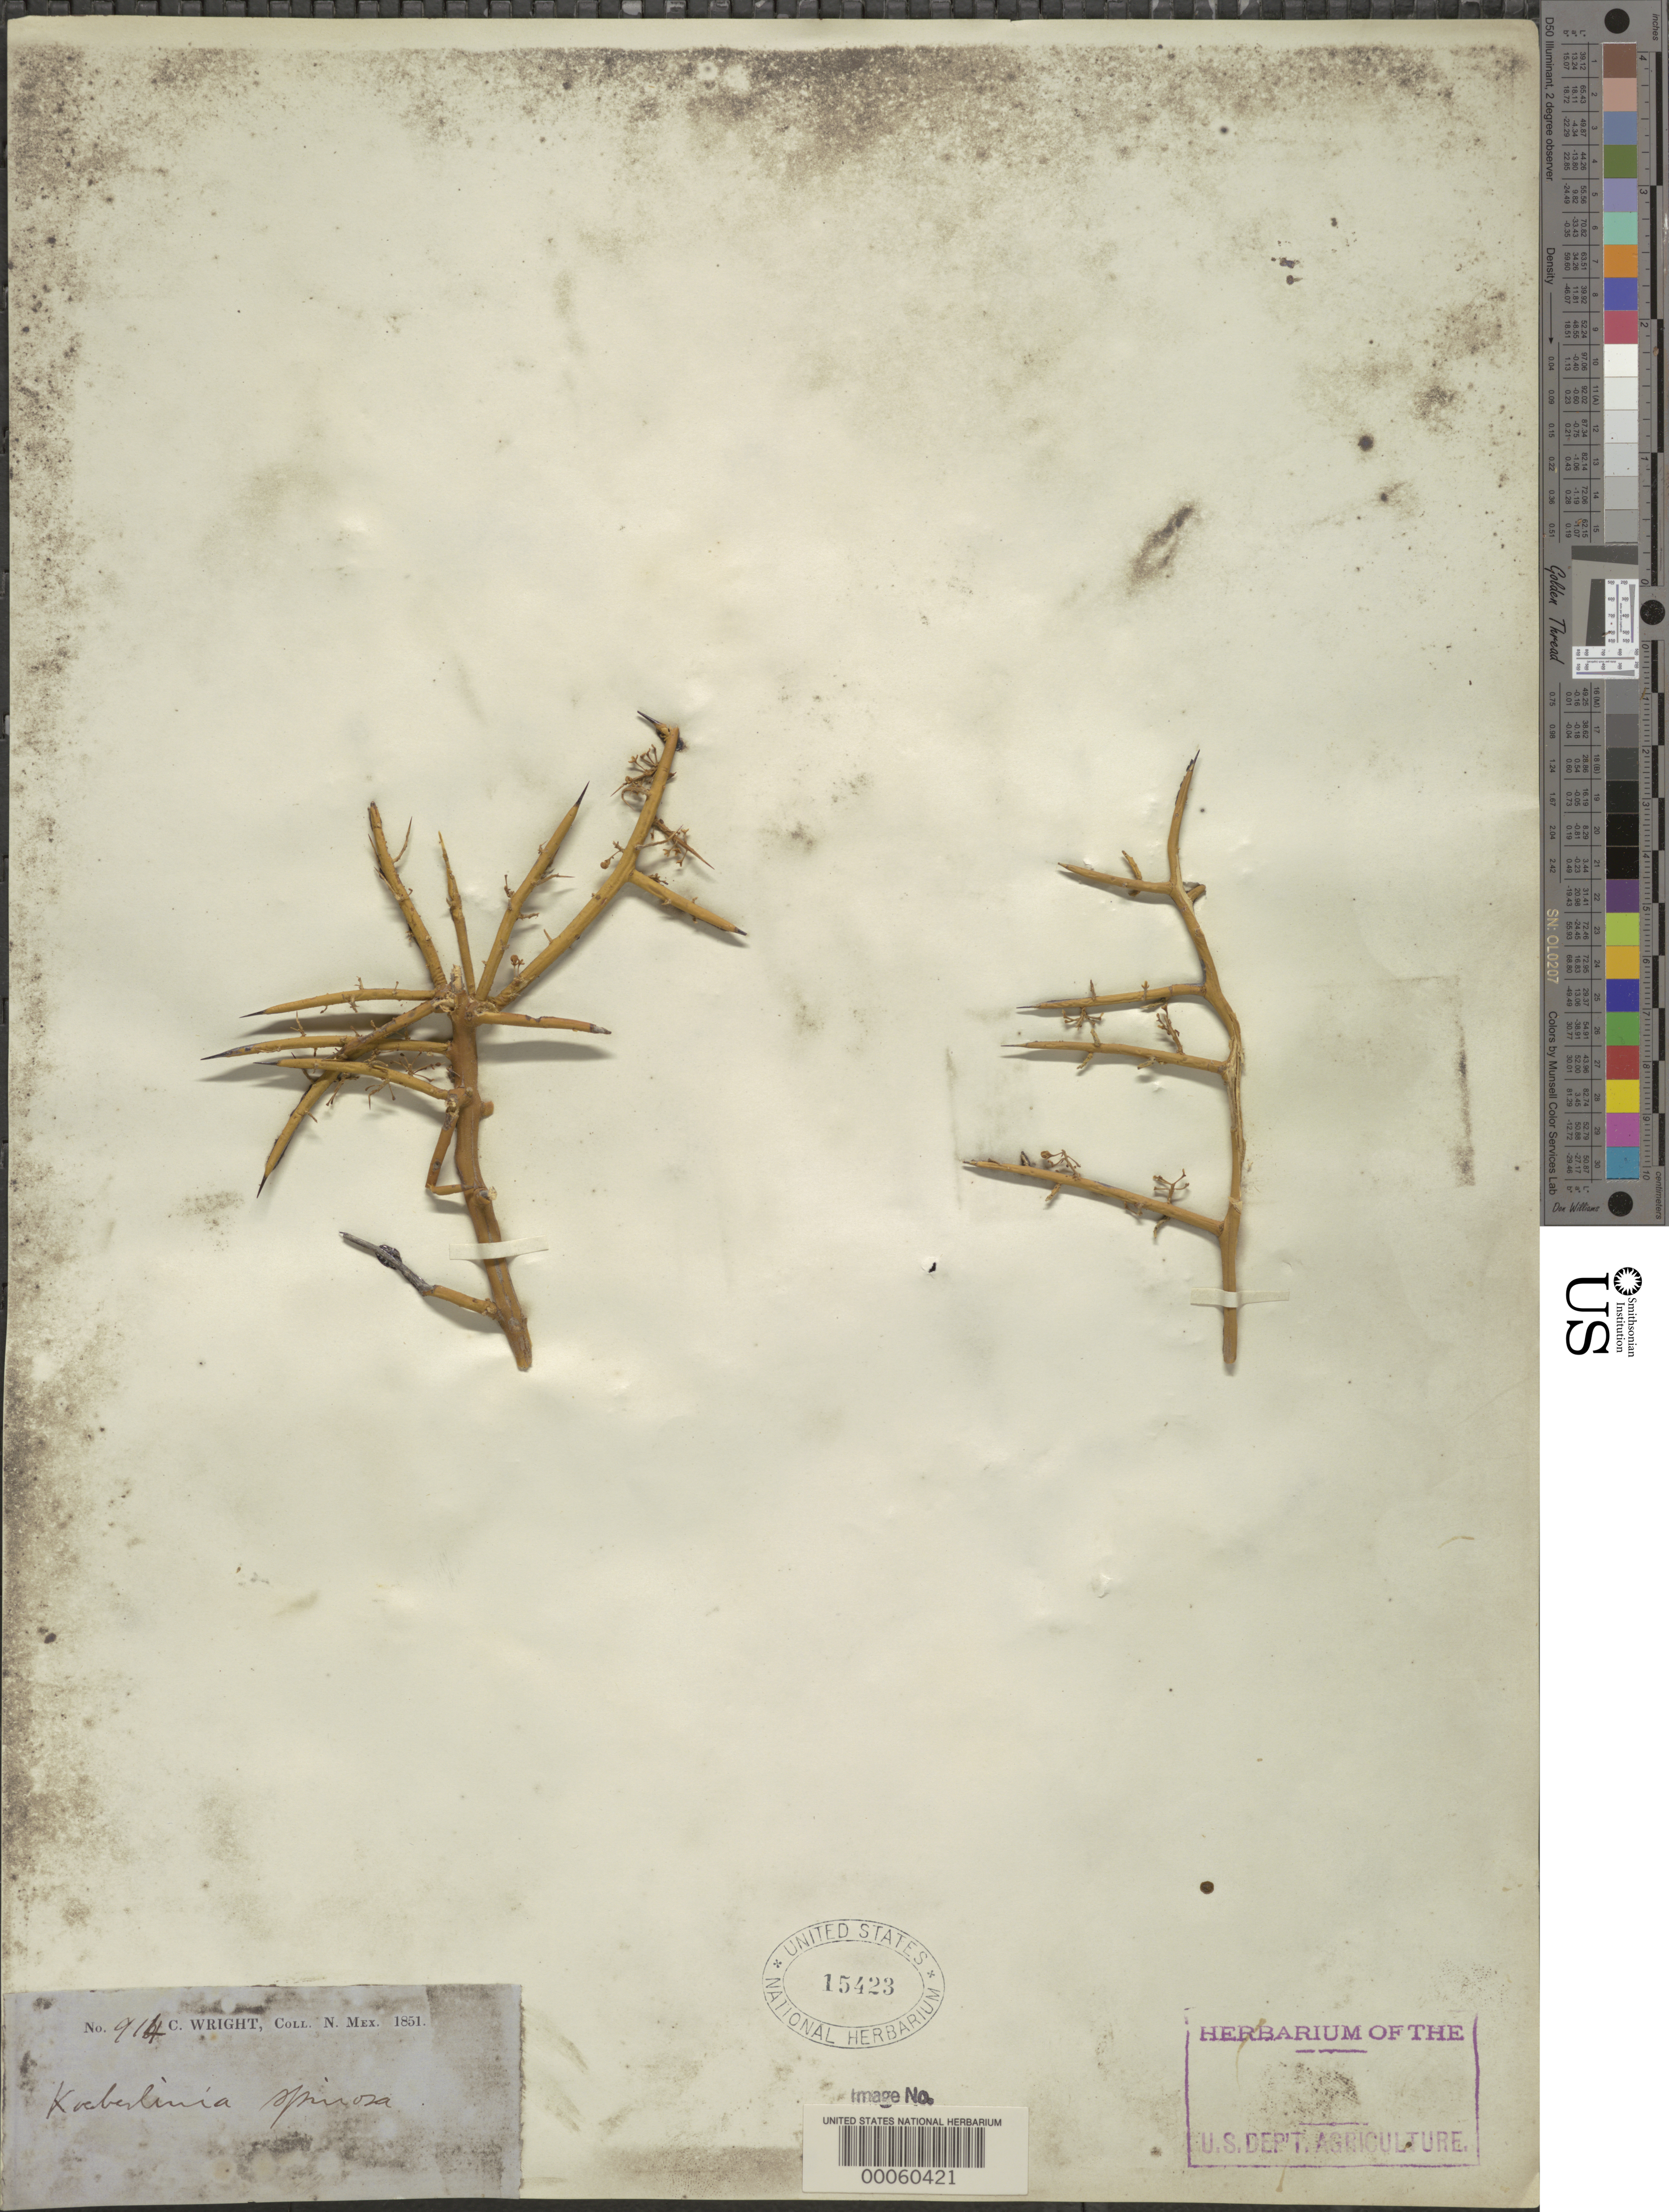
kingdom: Plantae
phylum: Tracheophyta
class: Magnoliopsida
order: Brassicales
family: Koeberliniaceae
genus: Koeberlinia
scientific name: Koeberlinia spinosa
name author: Zucc.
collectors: C. Wright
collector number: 914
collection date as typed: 1851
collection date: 1851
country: United States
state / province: New Mexico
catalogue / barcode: US 15423